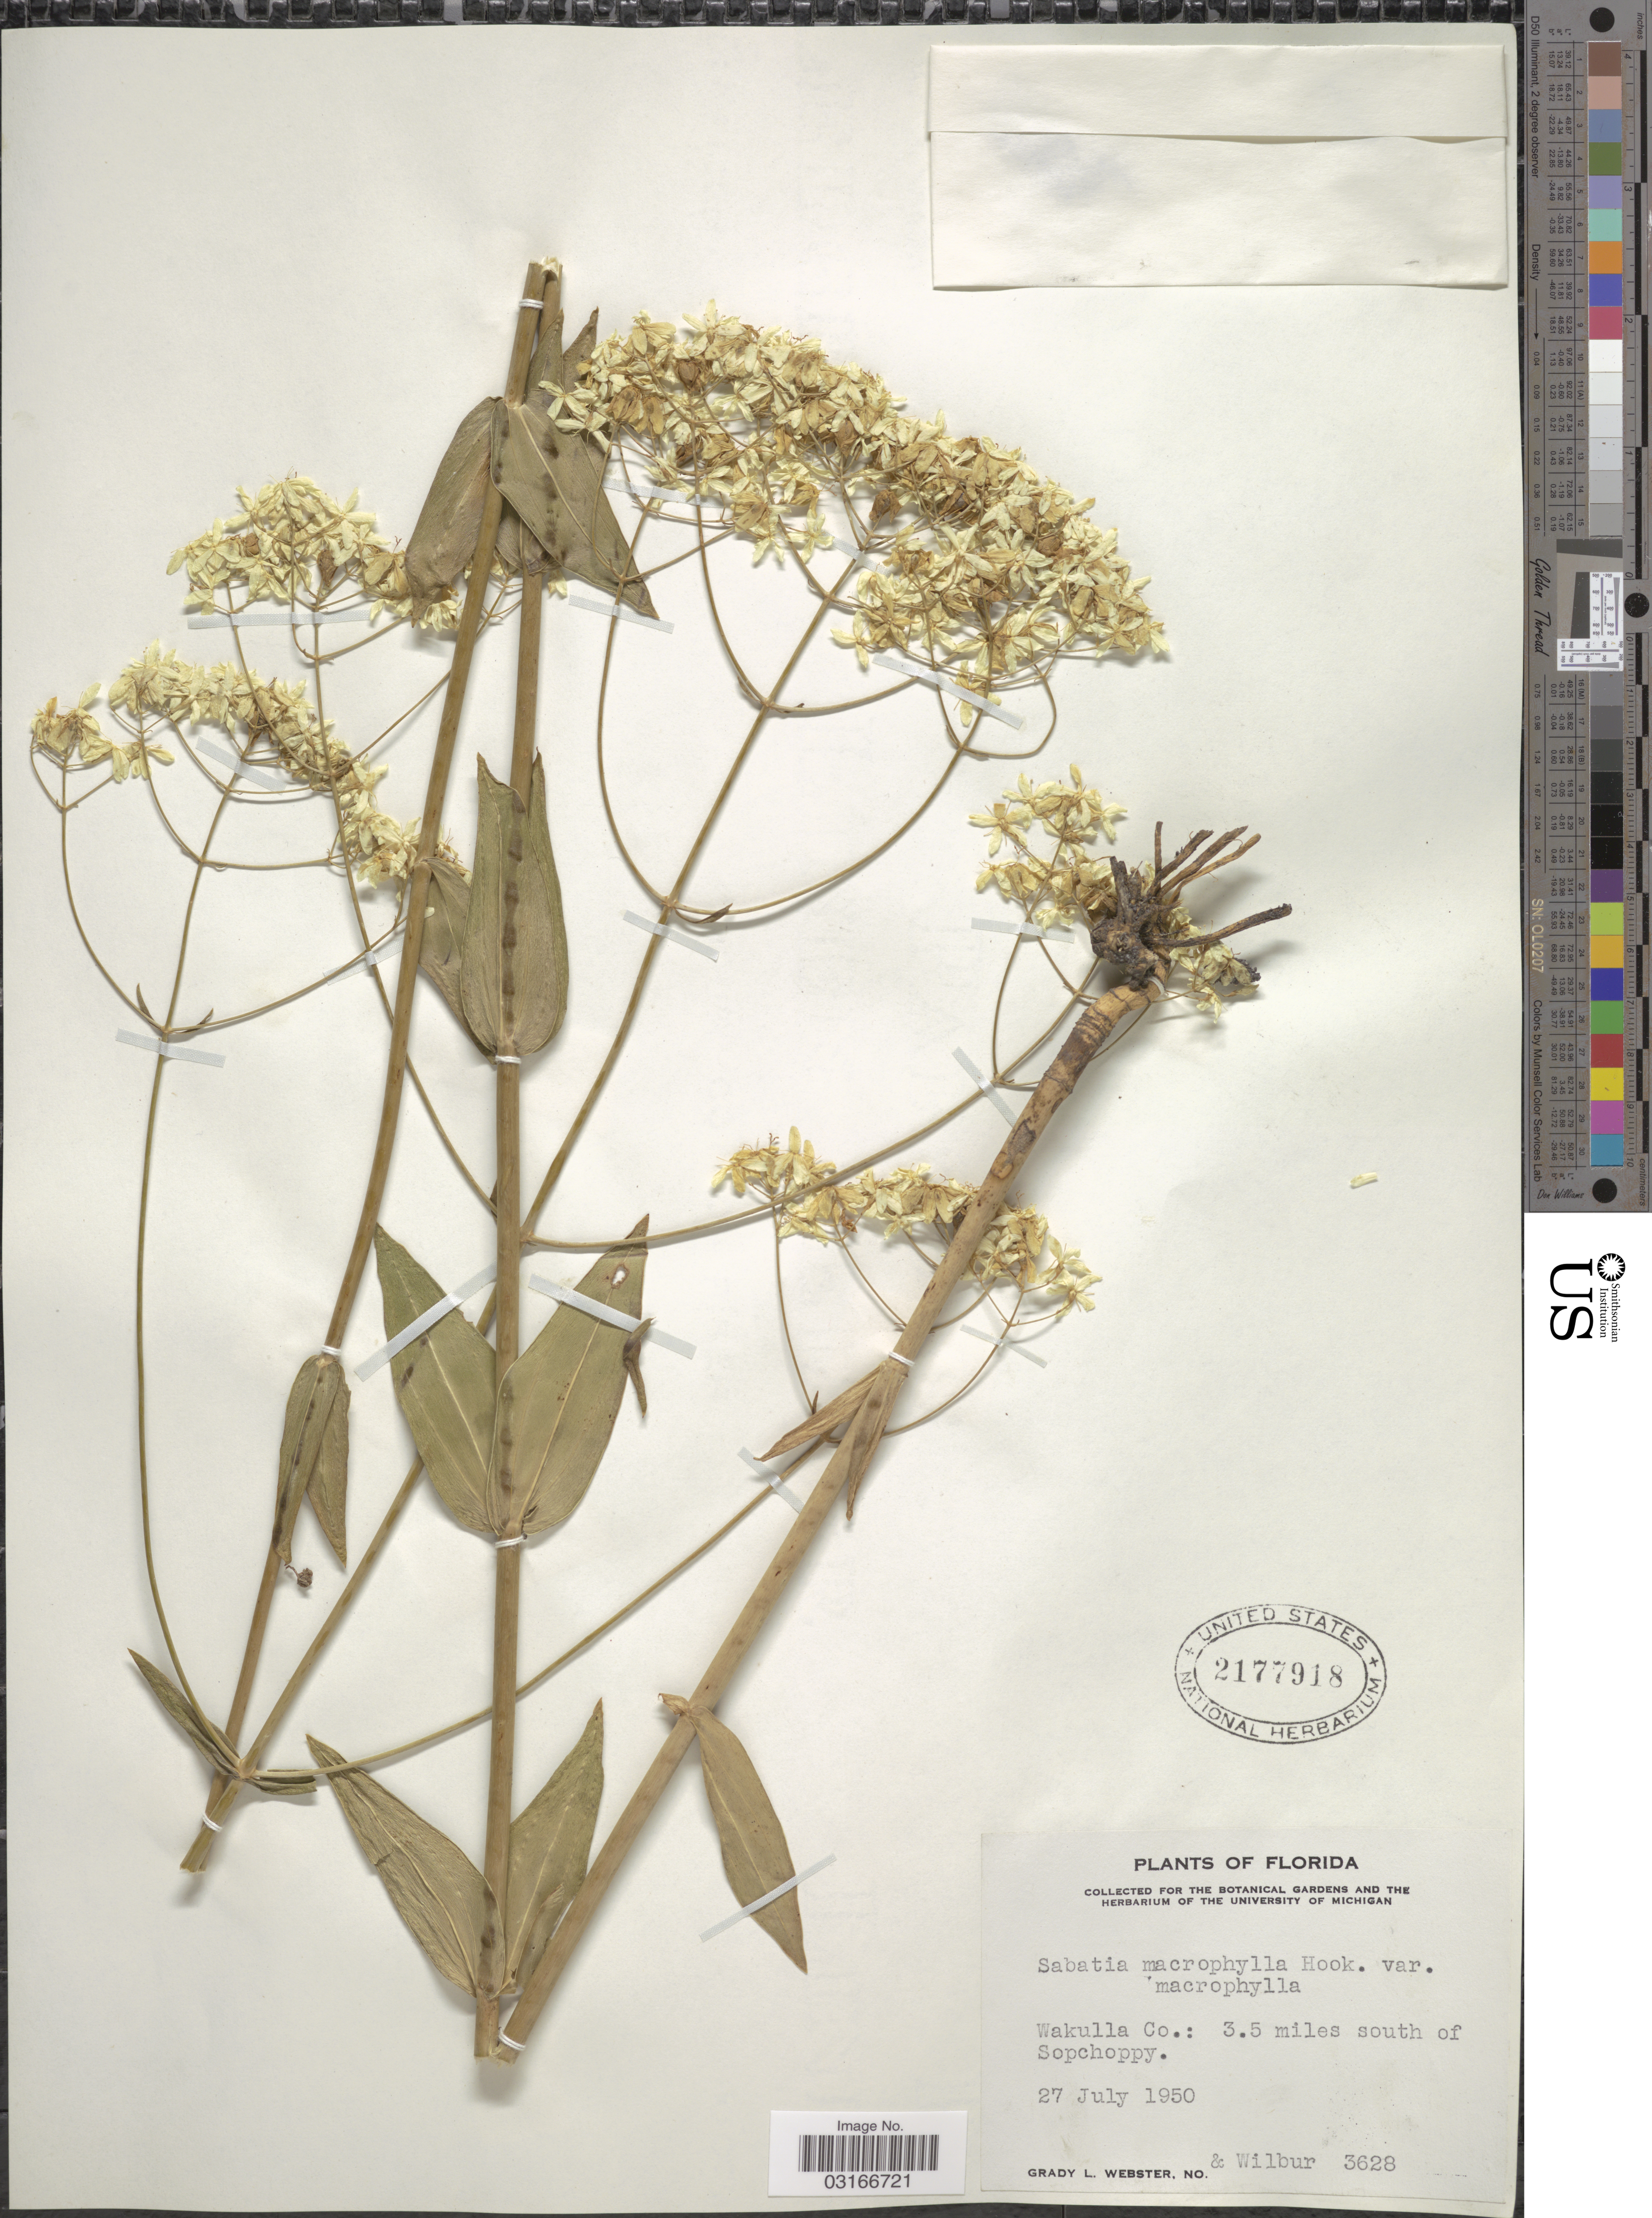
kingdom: Plantae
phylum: Tracheophyta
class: Magnoliopsida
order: Gentianales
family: Gentianaceae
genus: Sabatia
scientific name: Sabatia macrophylla var. macrophylla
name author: Hook.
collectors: G. L. Webster & Wilbur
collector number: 3628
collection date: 1950-07-27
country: United States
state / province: Florida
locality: Wakulla Co.: 3.5 miles south of Sopchoppy.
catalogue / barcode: US 2177918